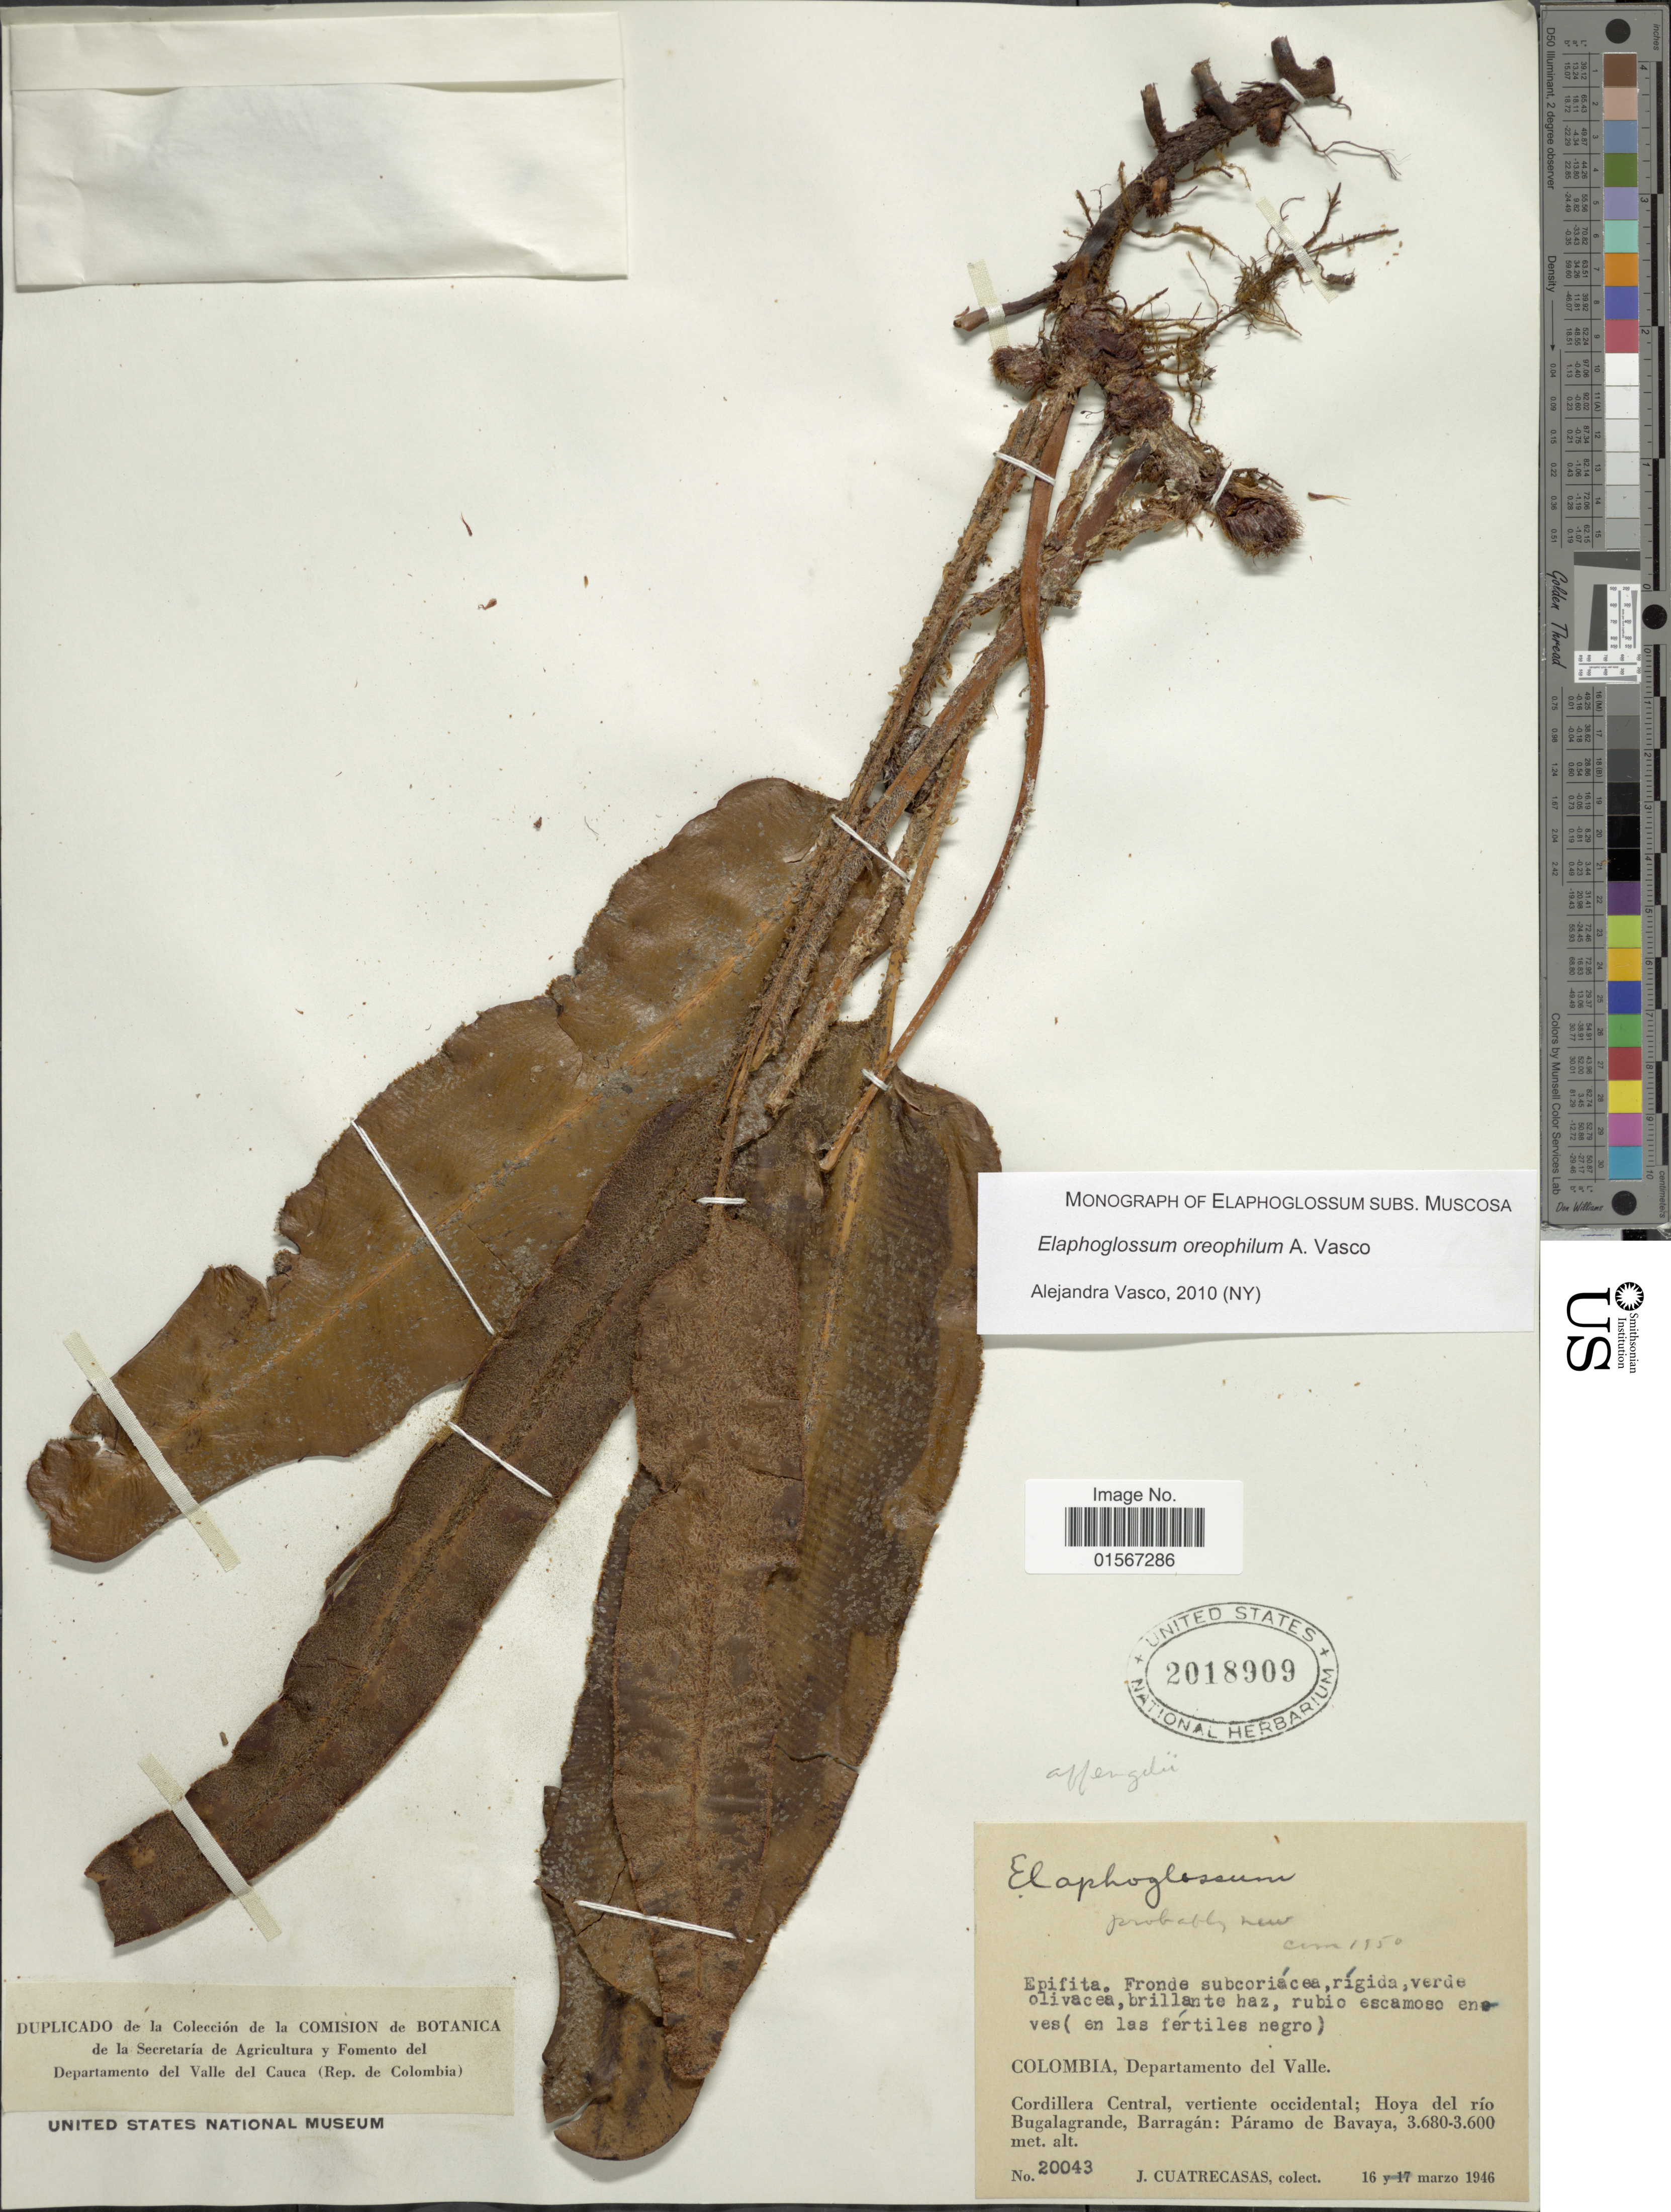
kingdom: Plantae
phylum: Tracheophyta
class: Polypodiopsida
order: Polypodiales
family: Dryopteridaceae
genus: Elaphoglossum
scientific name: Elaphoglossum oreophilum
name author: A. Vasco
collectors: J. Cuatrecasas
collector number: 20043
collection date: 1946-03-16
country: Colombia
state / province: Valle del Cauca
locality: Colombia, Departamento del Valle, Cordillera Central, viertente occidental; Hoya del río Bugalagrande, Barragán: Páramo de Bavaya.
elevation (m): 3600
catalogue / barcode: US 2018909